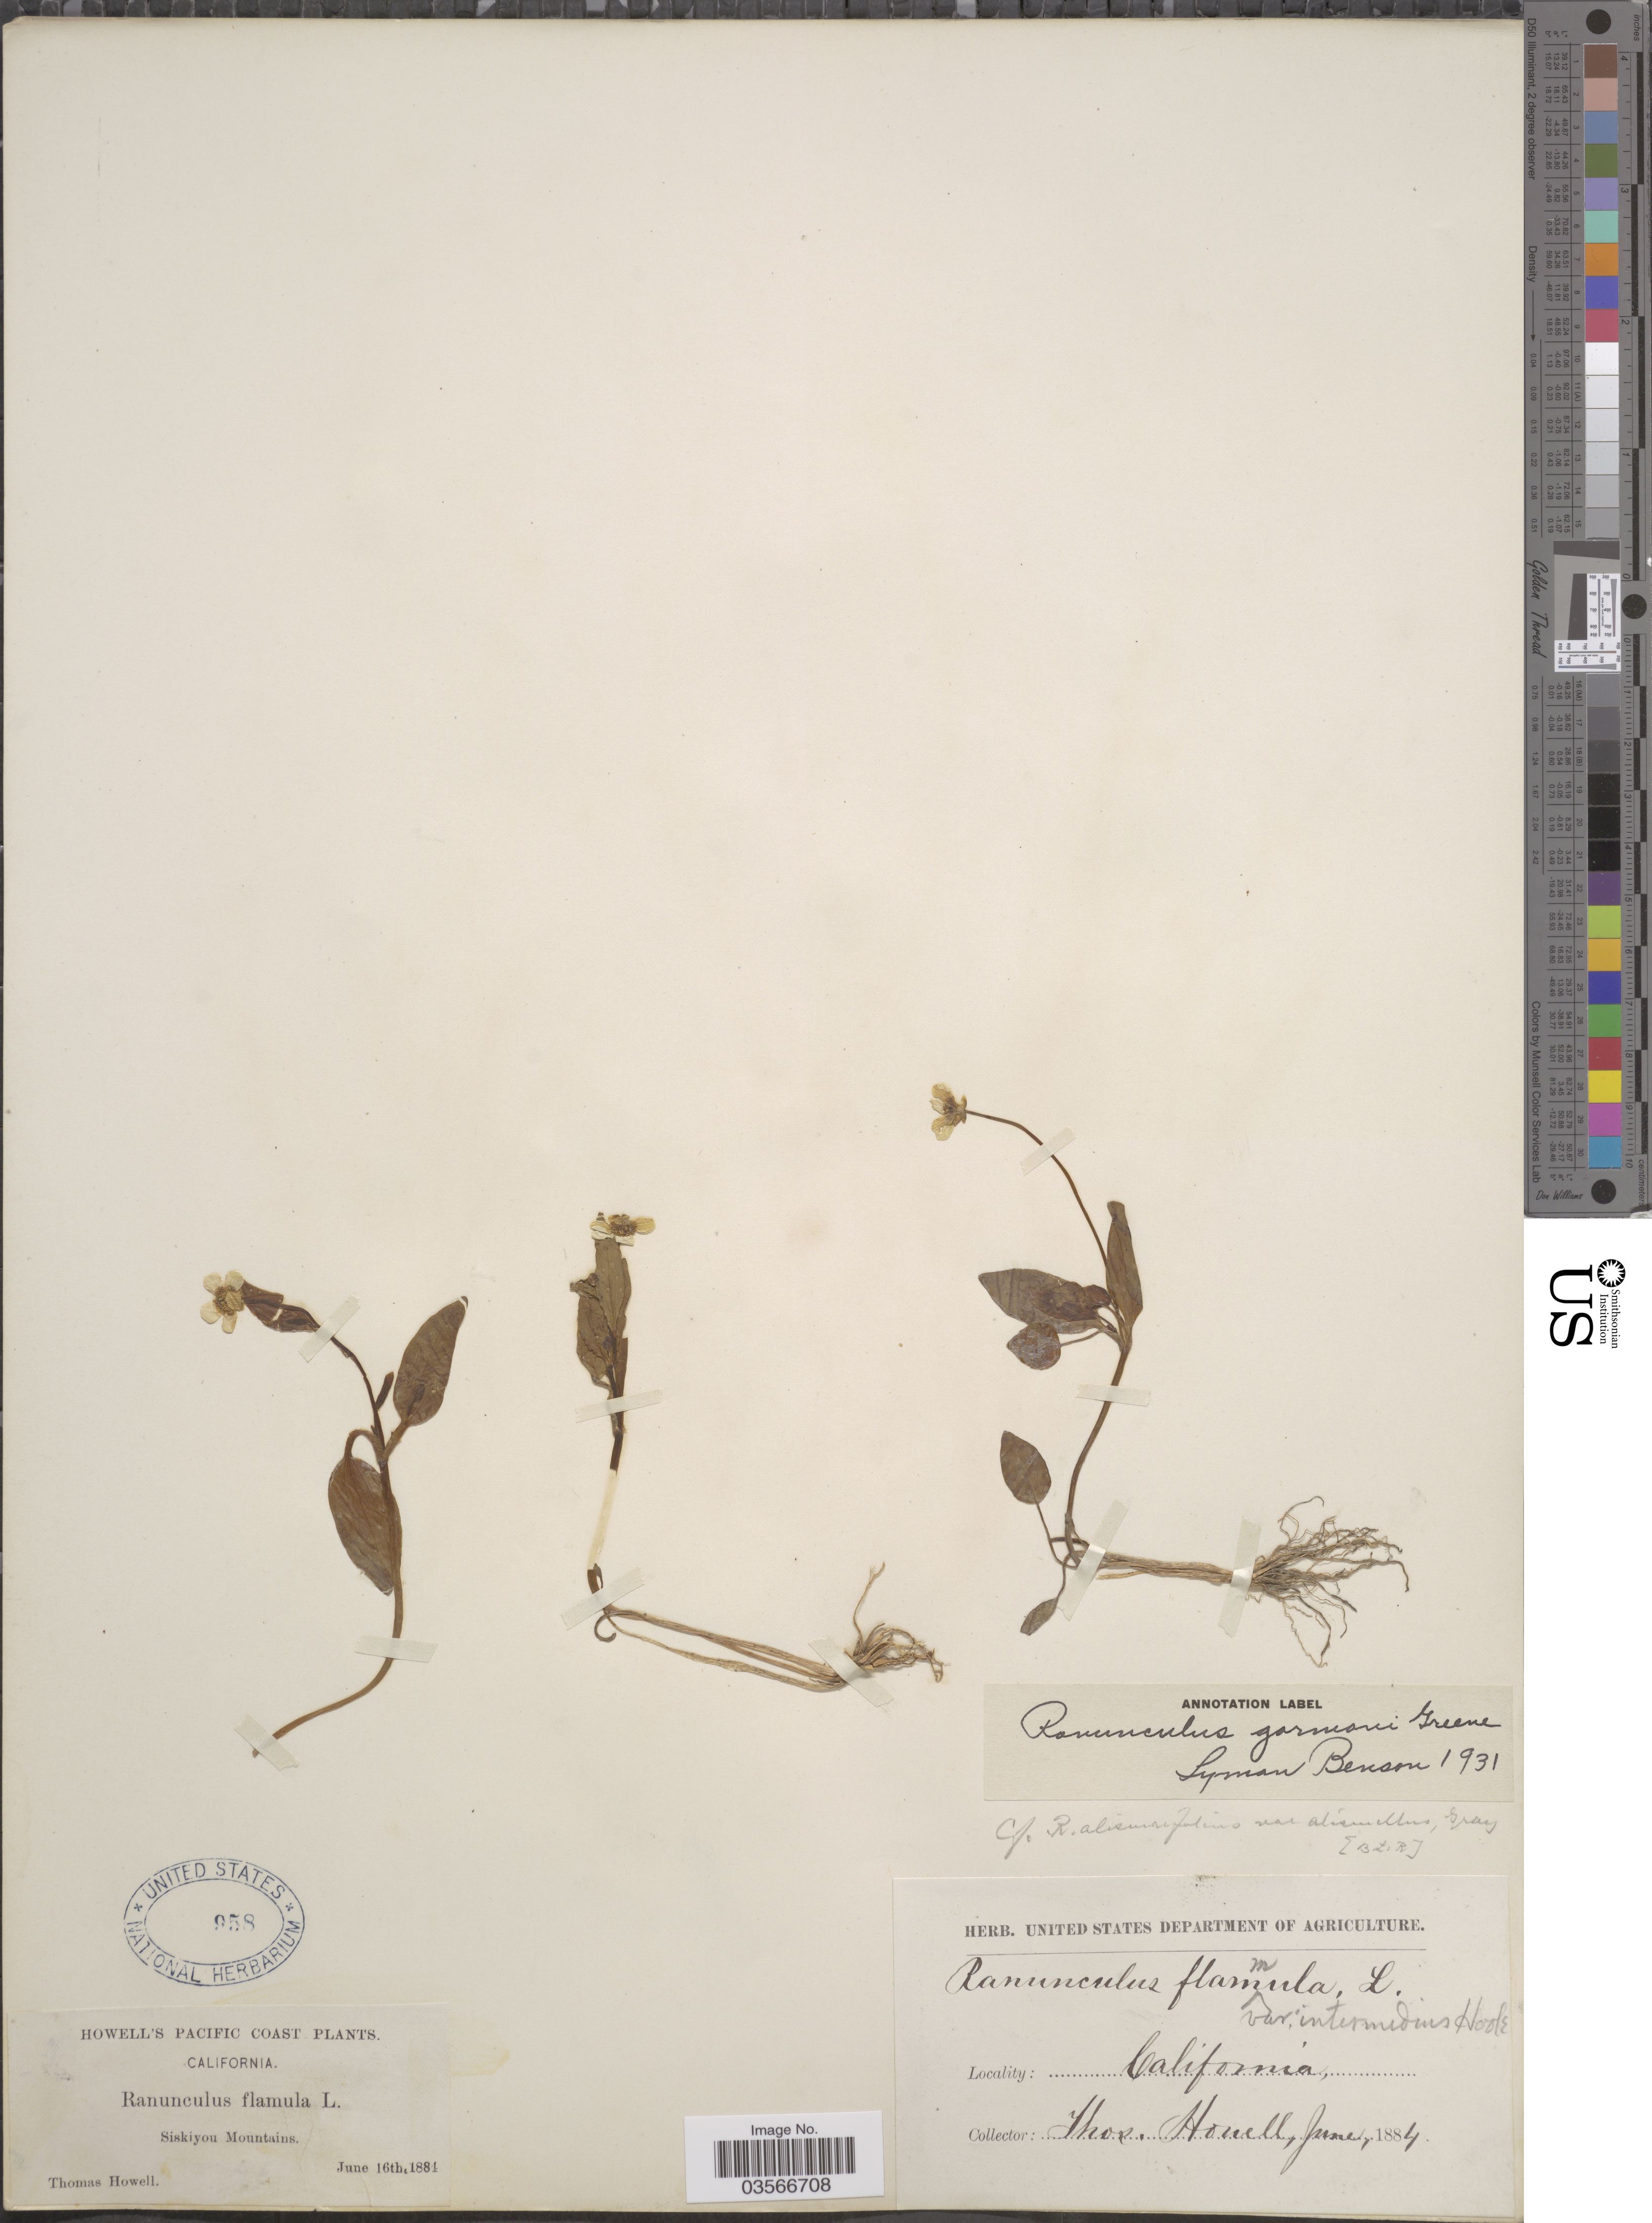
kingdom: Plantae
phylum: Tracheophyta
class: Magnoliopsida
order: Ranunculales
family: Ranunculaceae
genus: Ranunculus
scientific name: Ranunculus gormanii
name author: Greene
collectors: T. Howell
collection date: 1884-06-16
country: United States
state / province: California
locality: Pacific Coast. Siskiyou Mountains.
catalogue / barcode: US 958